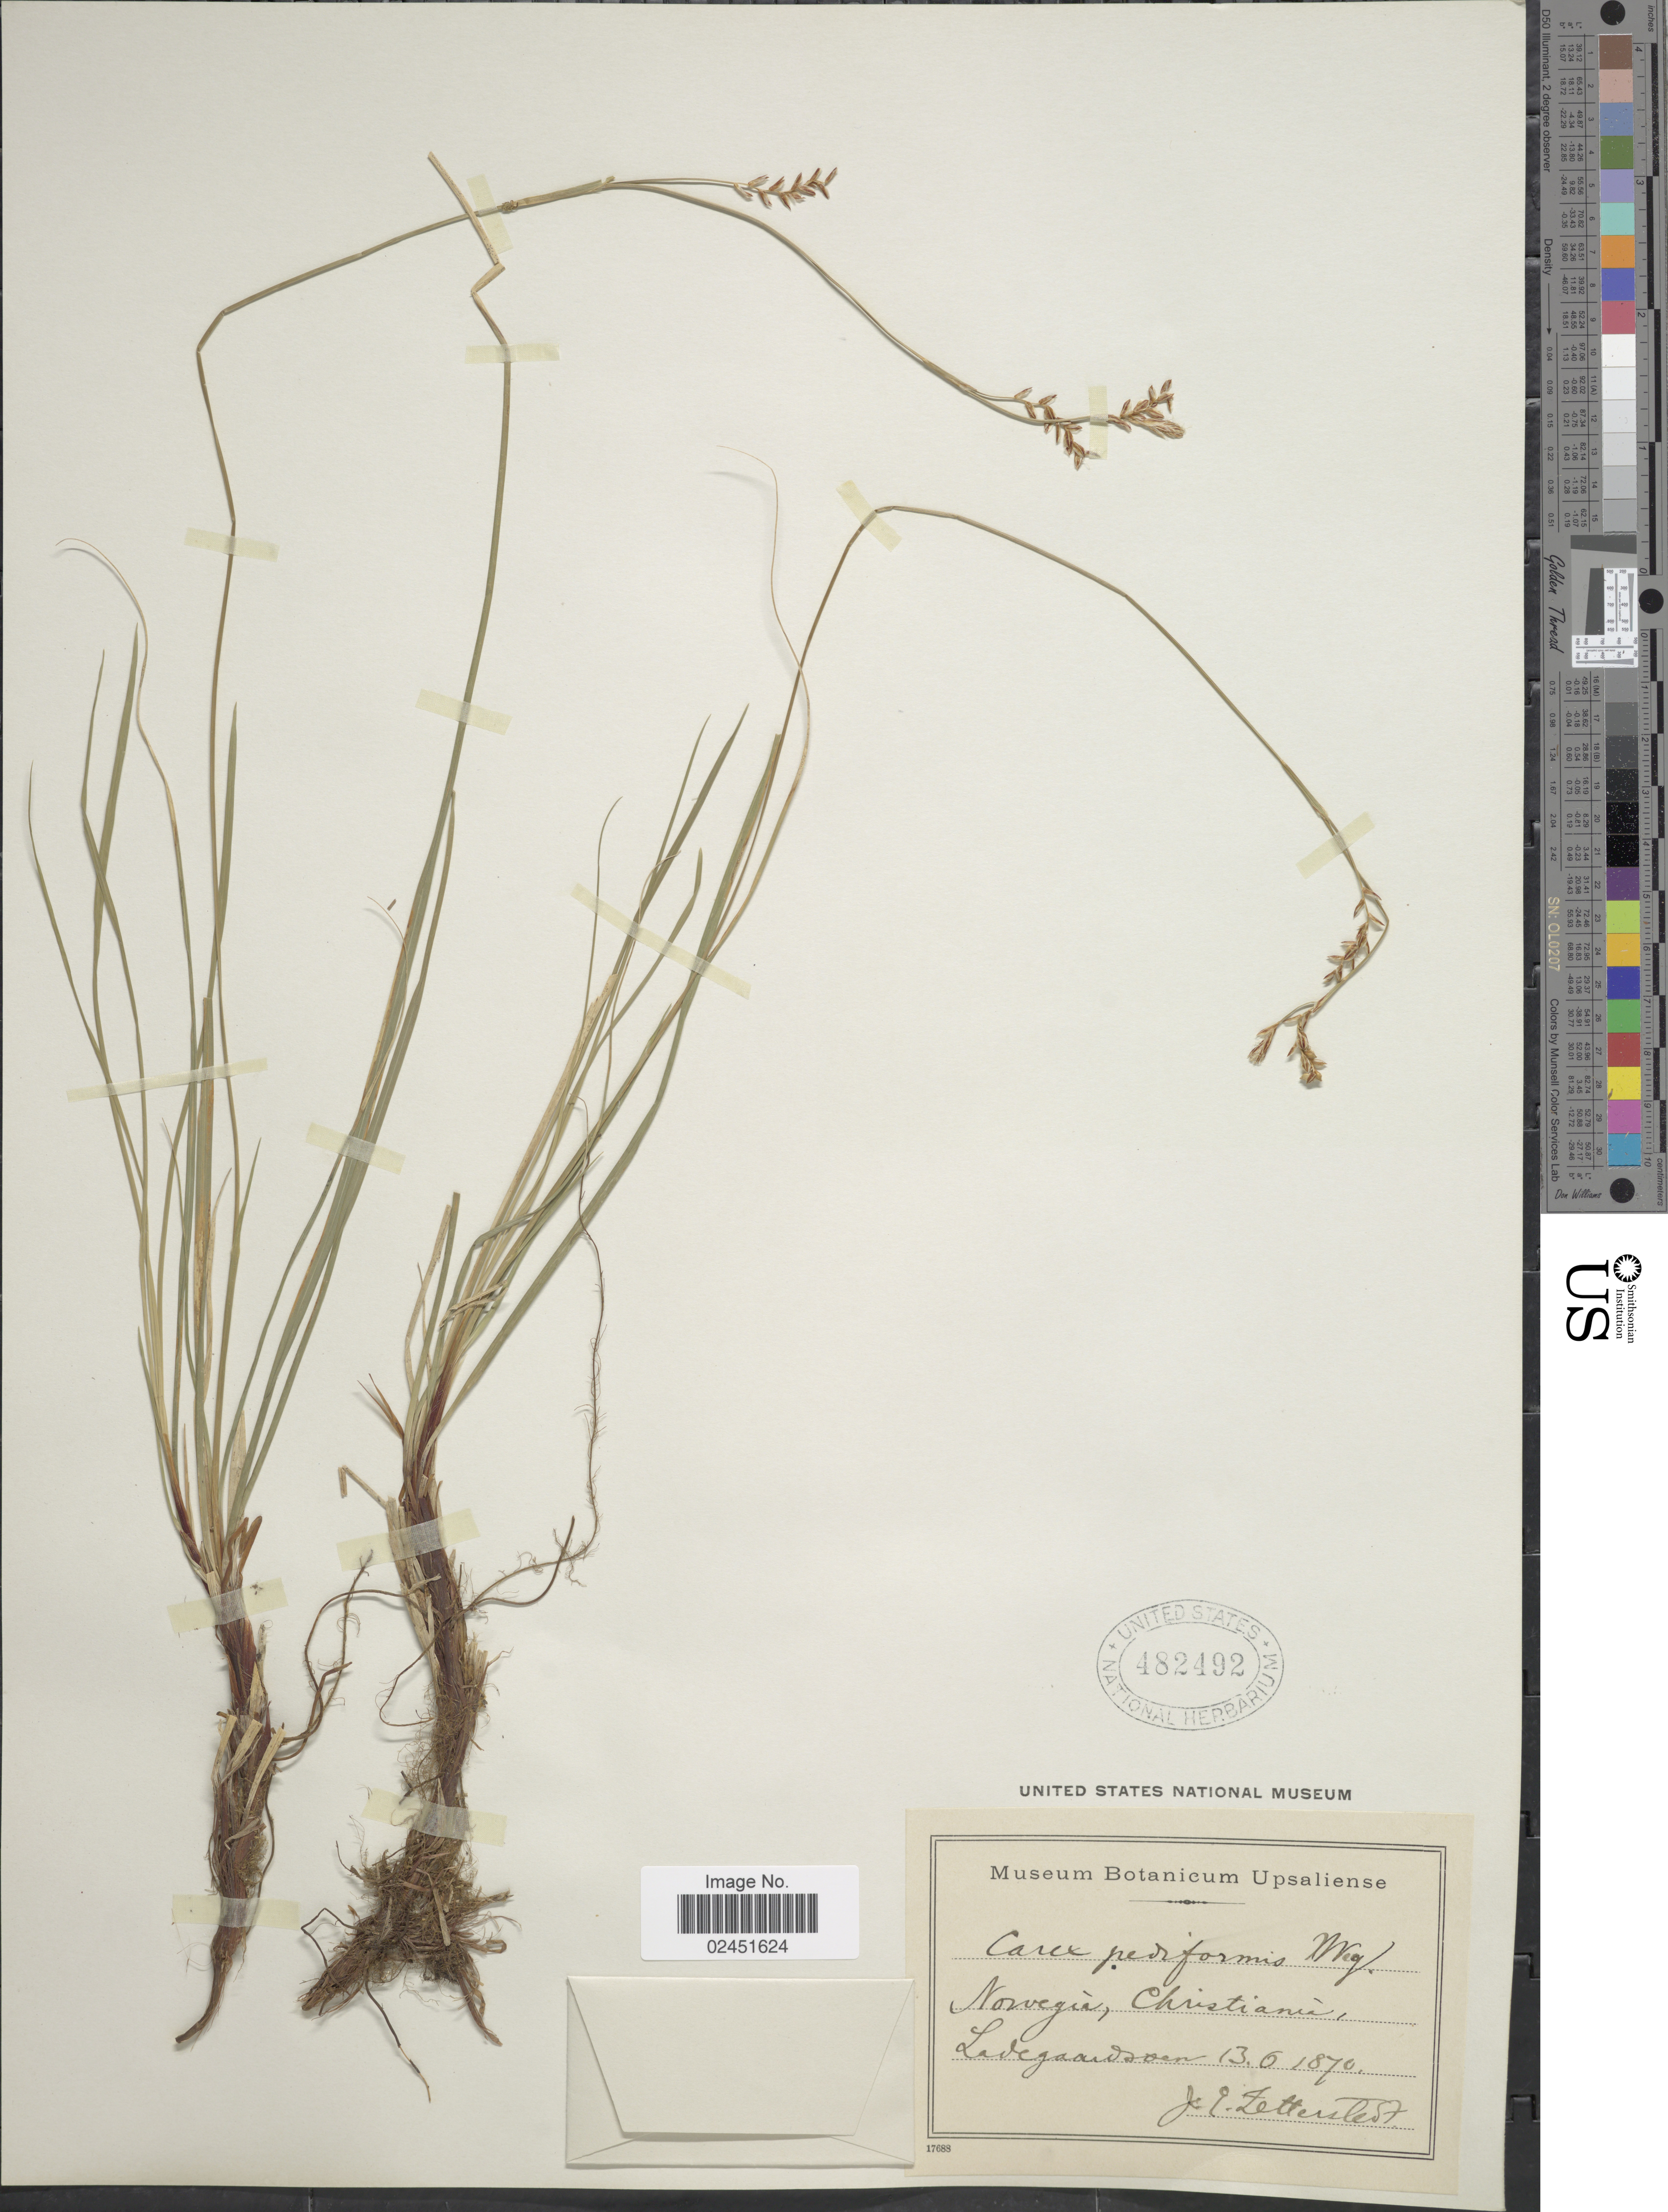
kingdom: Plantae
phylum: Tracheophyta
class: Liliopsida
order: Poales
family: Cyperaceae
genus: Carex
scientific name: Carex pediformis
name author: C.A. Mey.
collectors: J.E. Zetterstedt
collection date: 1870-06-13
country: Norway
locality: Norwegia, Christiania. Ladegaardsoen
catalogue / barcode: US 482492